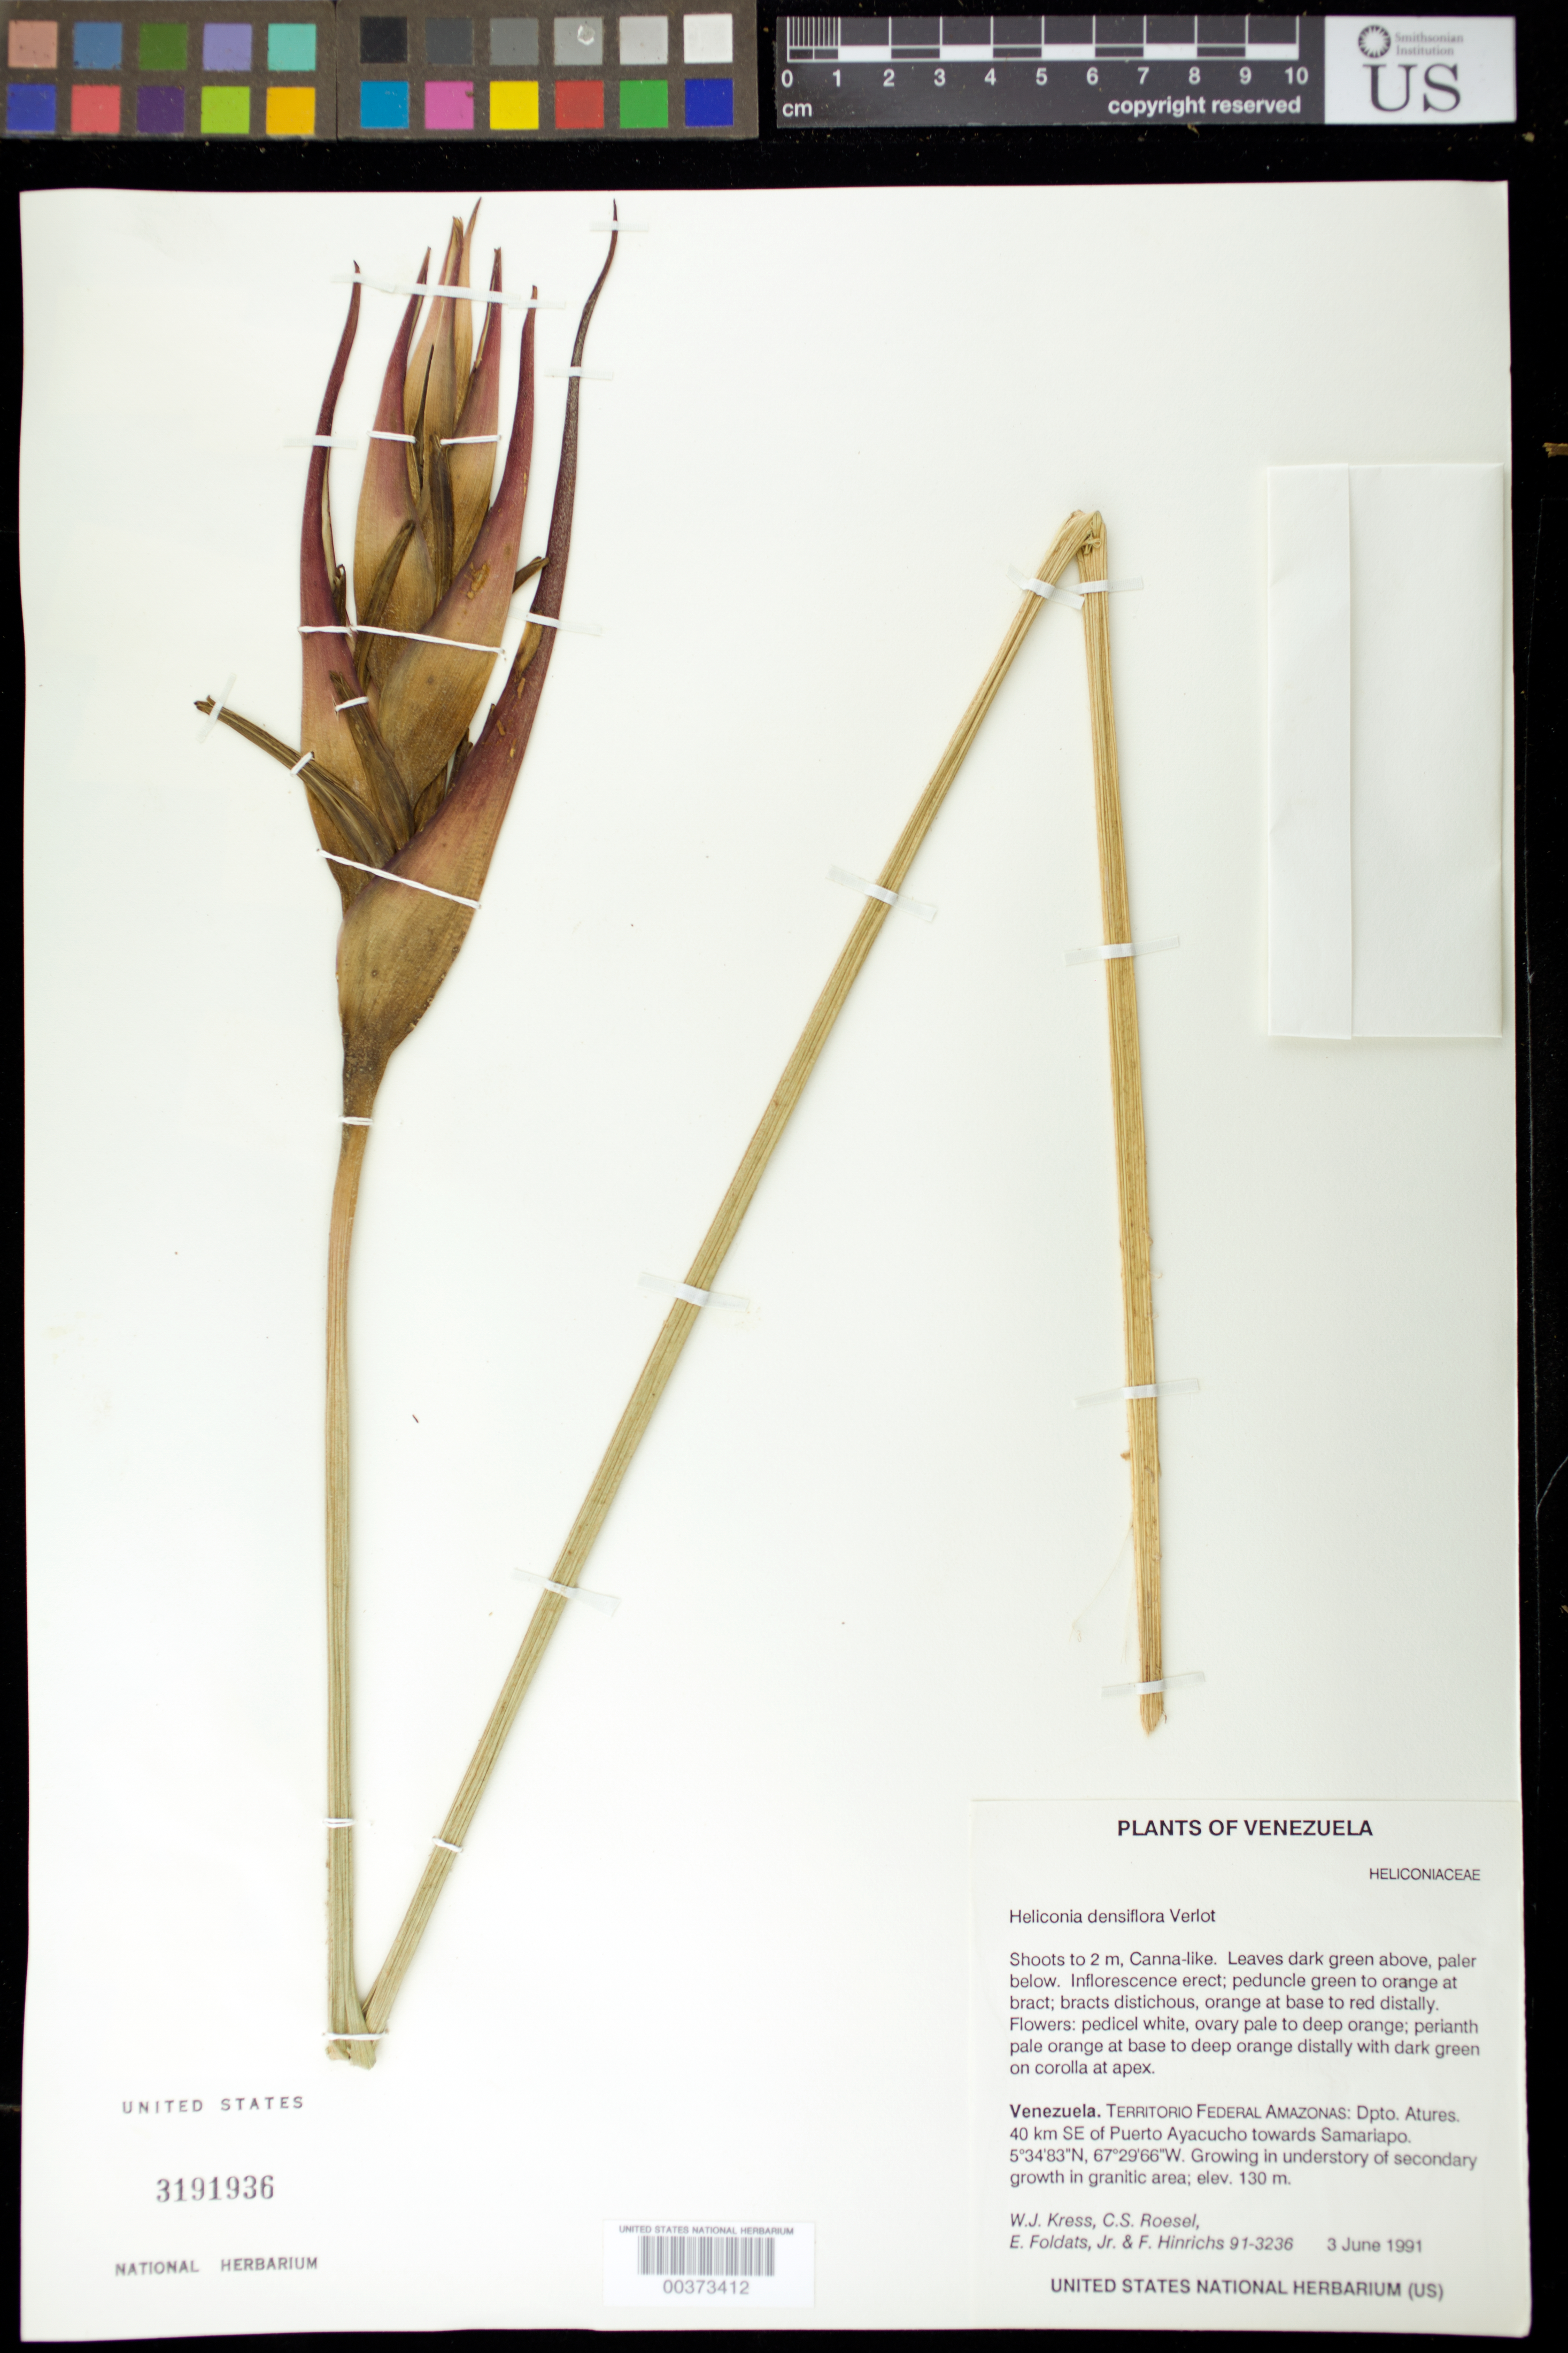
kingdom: Plantae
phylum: Tracheophyta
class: Liliopsida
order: Zingiberales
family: Heliconiaceae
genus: Heliconia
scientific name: Heliconia densiflora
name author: B. Verl.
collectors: W. J. Kress, C. S. Roesel, E. Foldats & F. Hinrichs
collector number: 91-3236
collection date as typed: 03 Jun 1991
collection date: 1991-06-03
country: Venezuela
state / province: Amazonas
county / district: Atures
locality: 40 km se of puerto ayacucho towards samarlapo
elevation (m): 130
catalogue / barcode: US 3191936